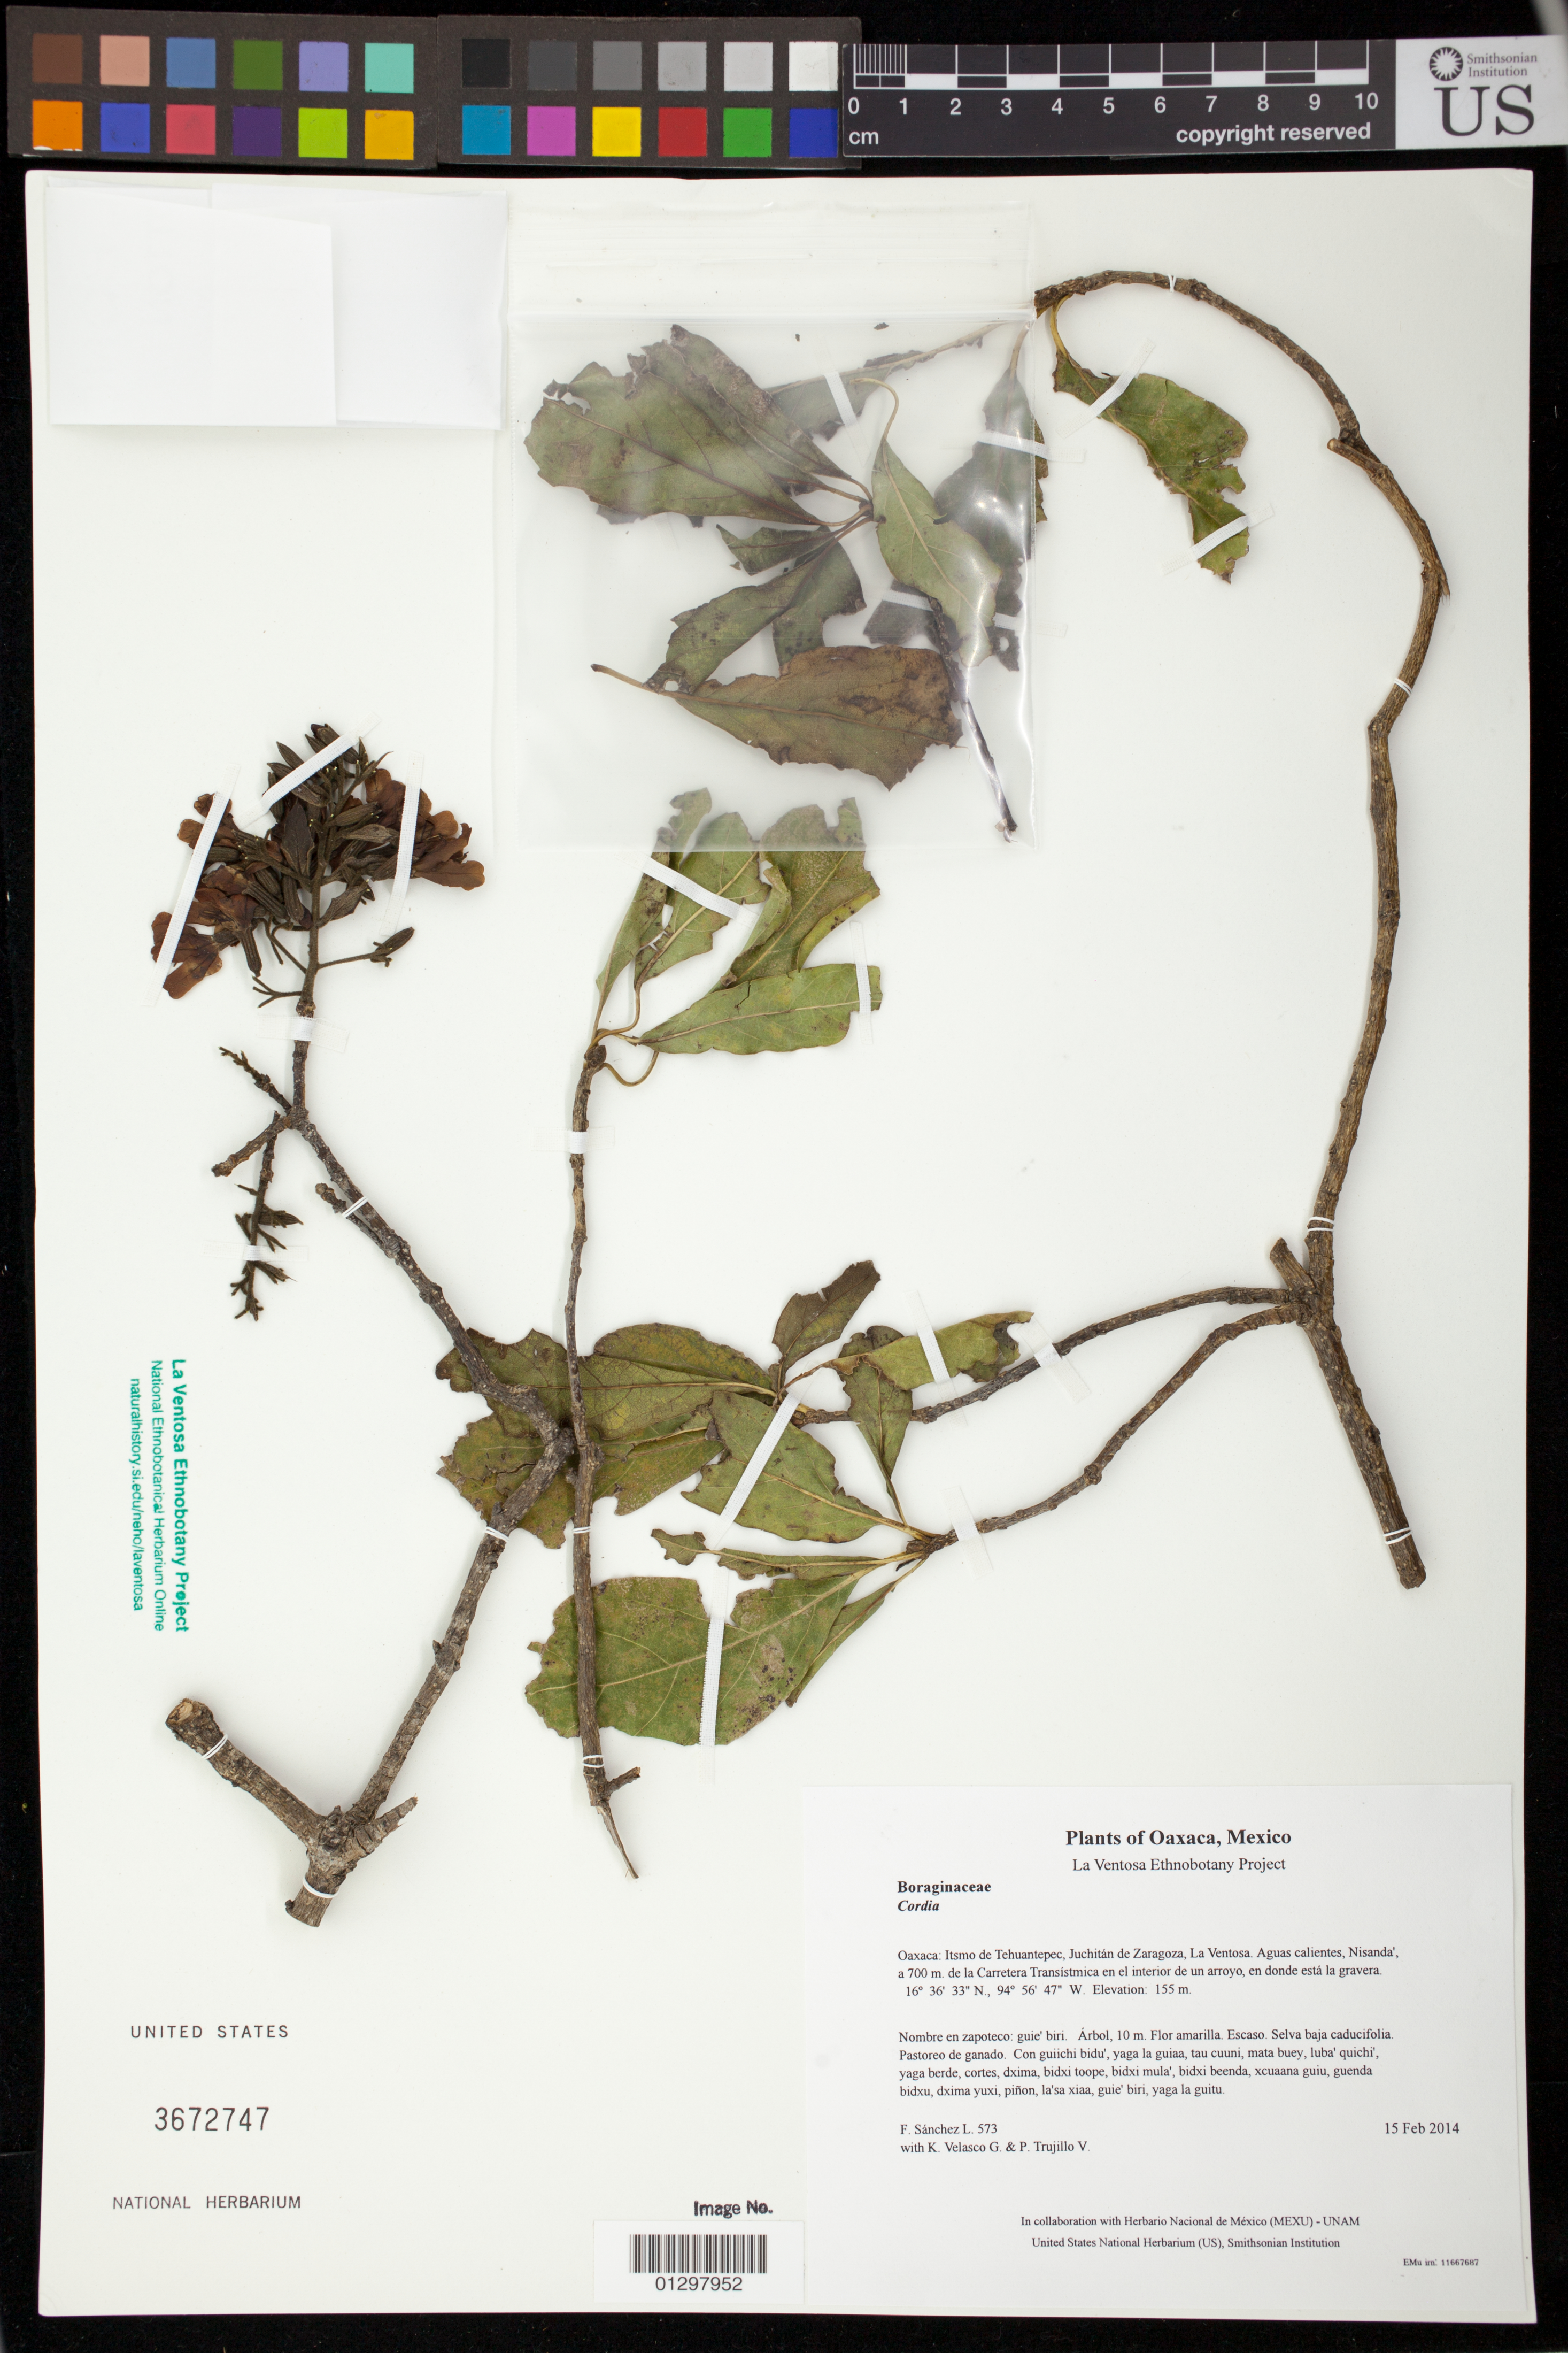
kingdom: Plantae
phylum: Tracheophyta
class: Magnoliopsida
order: Boraginales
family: Cordiaceae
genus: Cordia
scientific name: Cordia gerascanthus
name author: L.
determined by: Velasco G., Kenia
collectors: F. Sánchez L., K. Velasco G. & P. Trujillo V.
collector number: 573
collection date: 2014-02-15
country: Mexico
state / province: Oaxaca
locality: Itsmo de Tehuantepec, Juchitán de Zaragoza, La Ventosa. Aguas calientes, Nisanda', a 700 m. de la Carretera Transístmica en el interior de un arroyo, en donde está la gravera.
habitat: Selva baja caducifolia. Pastoreo de ganado.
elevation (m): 155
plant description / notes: JEBOT, MEXU, SERO, US; Yaga. 10 m. Guie' naguchi. Huaxie'.; hormiguillo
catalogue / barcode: US 3672747